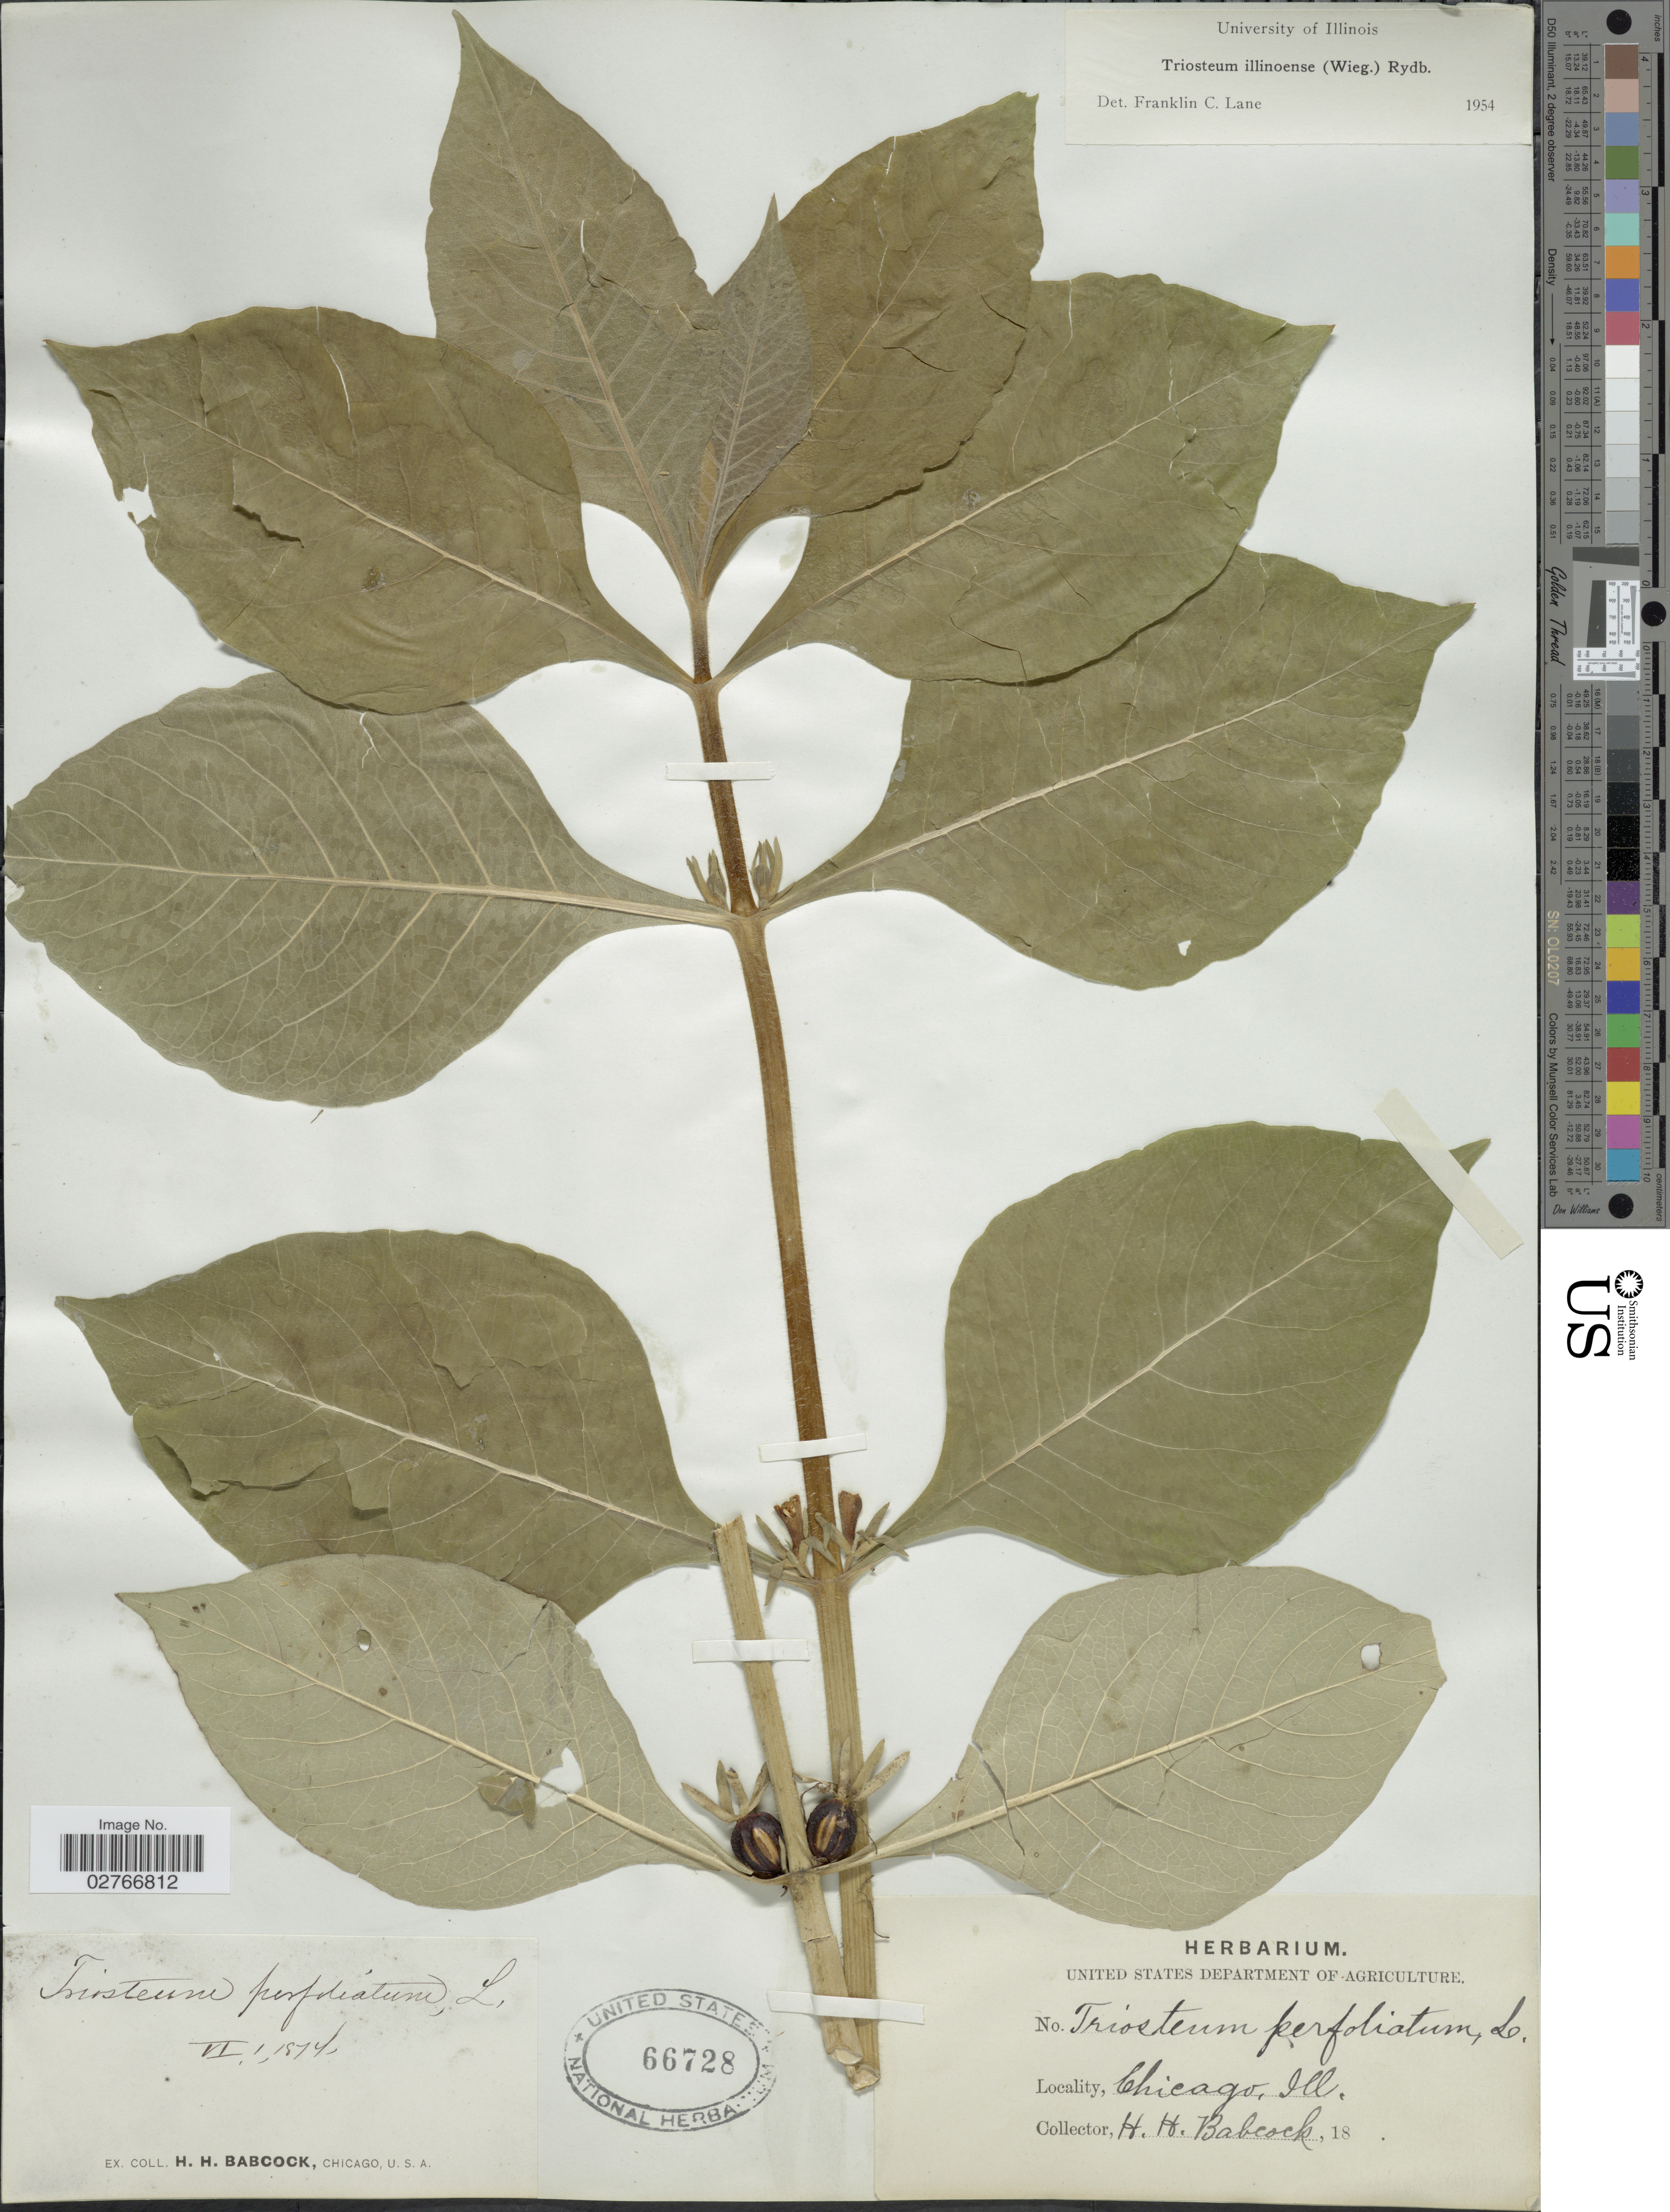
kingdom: Plantae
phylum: Tracheophyta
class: Magnoliopsida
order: Dipsacales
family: Caprifoliaceae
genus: Triosteum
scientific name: Triosteum illinoense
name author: (Wiegand) Rydb.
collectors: H. Babcock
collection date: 1874-06-01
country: United States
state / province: Illinois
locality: Chicago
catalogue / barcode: US 66728